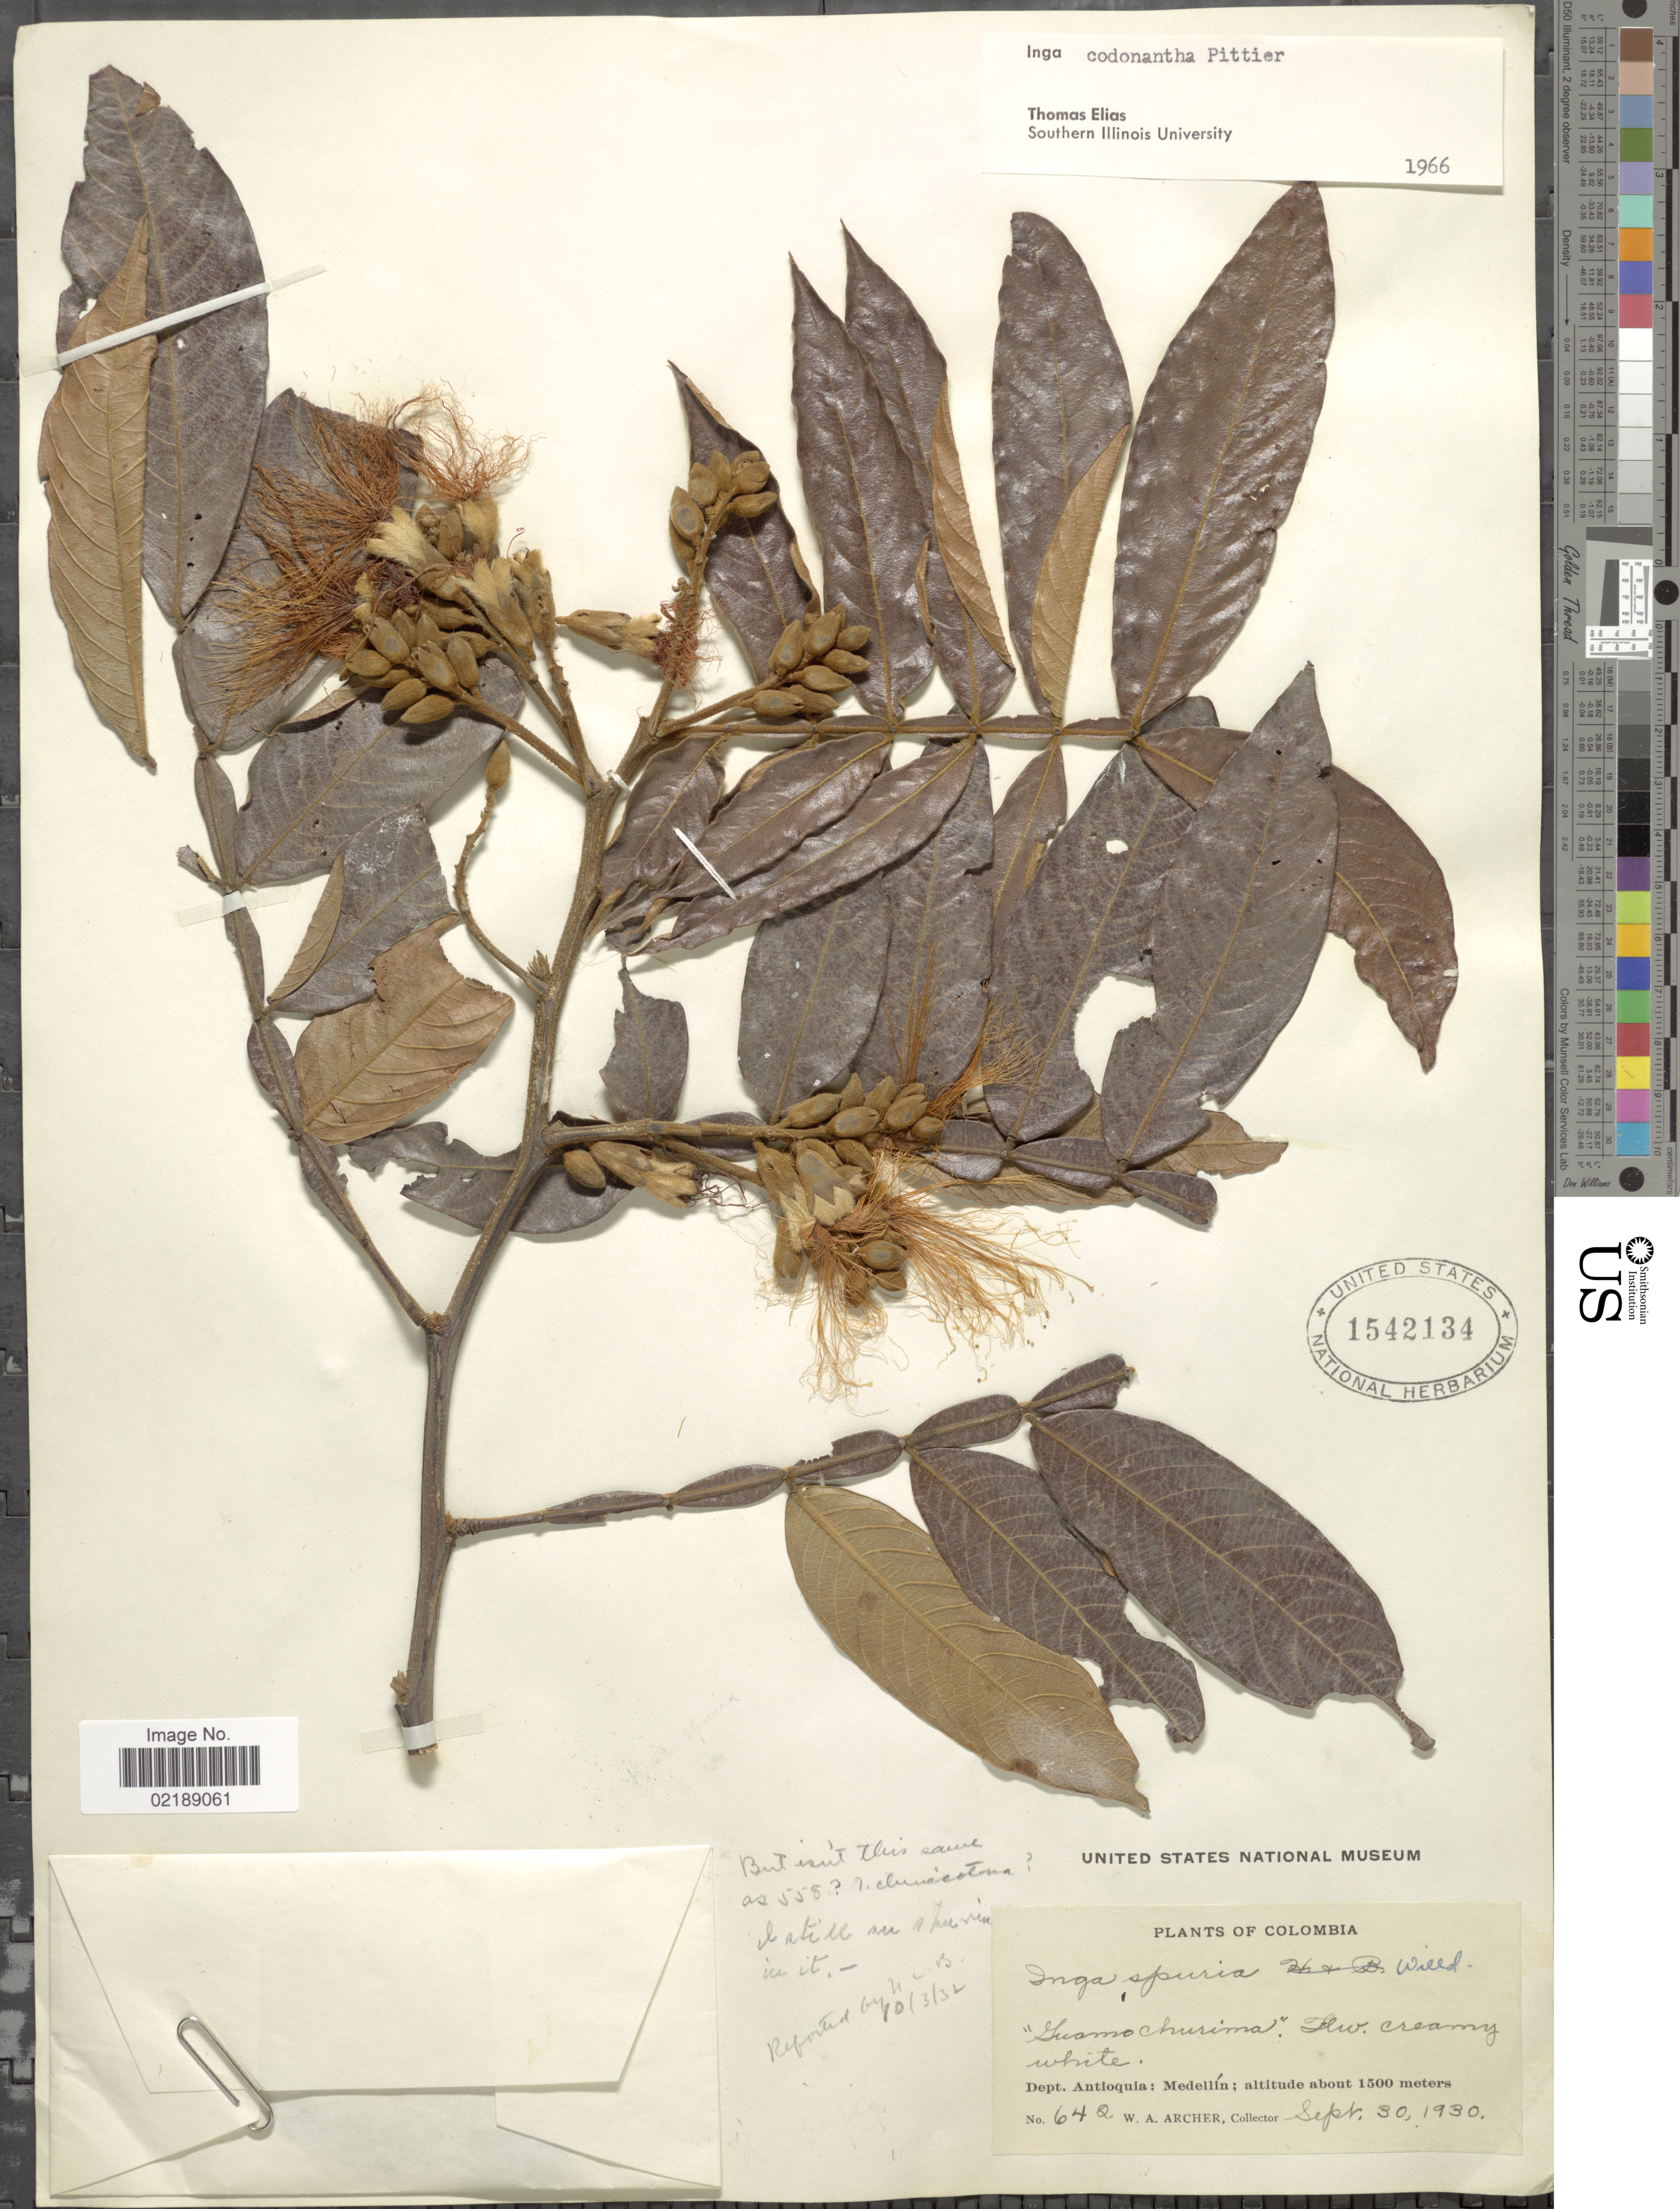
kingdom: Plantae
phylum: Tracheophyta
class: Magnoliopsida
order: Fabales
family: Fabaceae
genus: Inga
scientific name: Inga ornata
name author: Kunth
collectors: W. A. Archer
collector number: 64Q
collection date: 1930-09-30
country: Colombia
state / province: Antioquia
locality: Medellin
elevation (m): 1500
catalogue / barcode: US 1542134